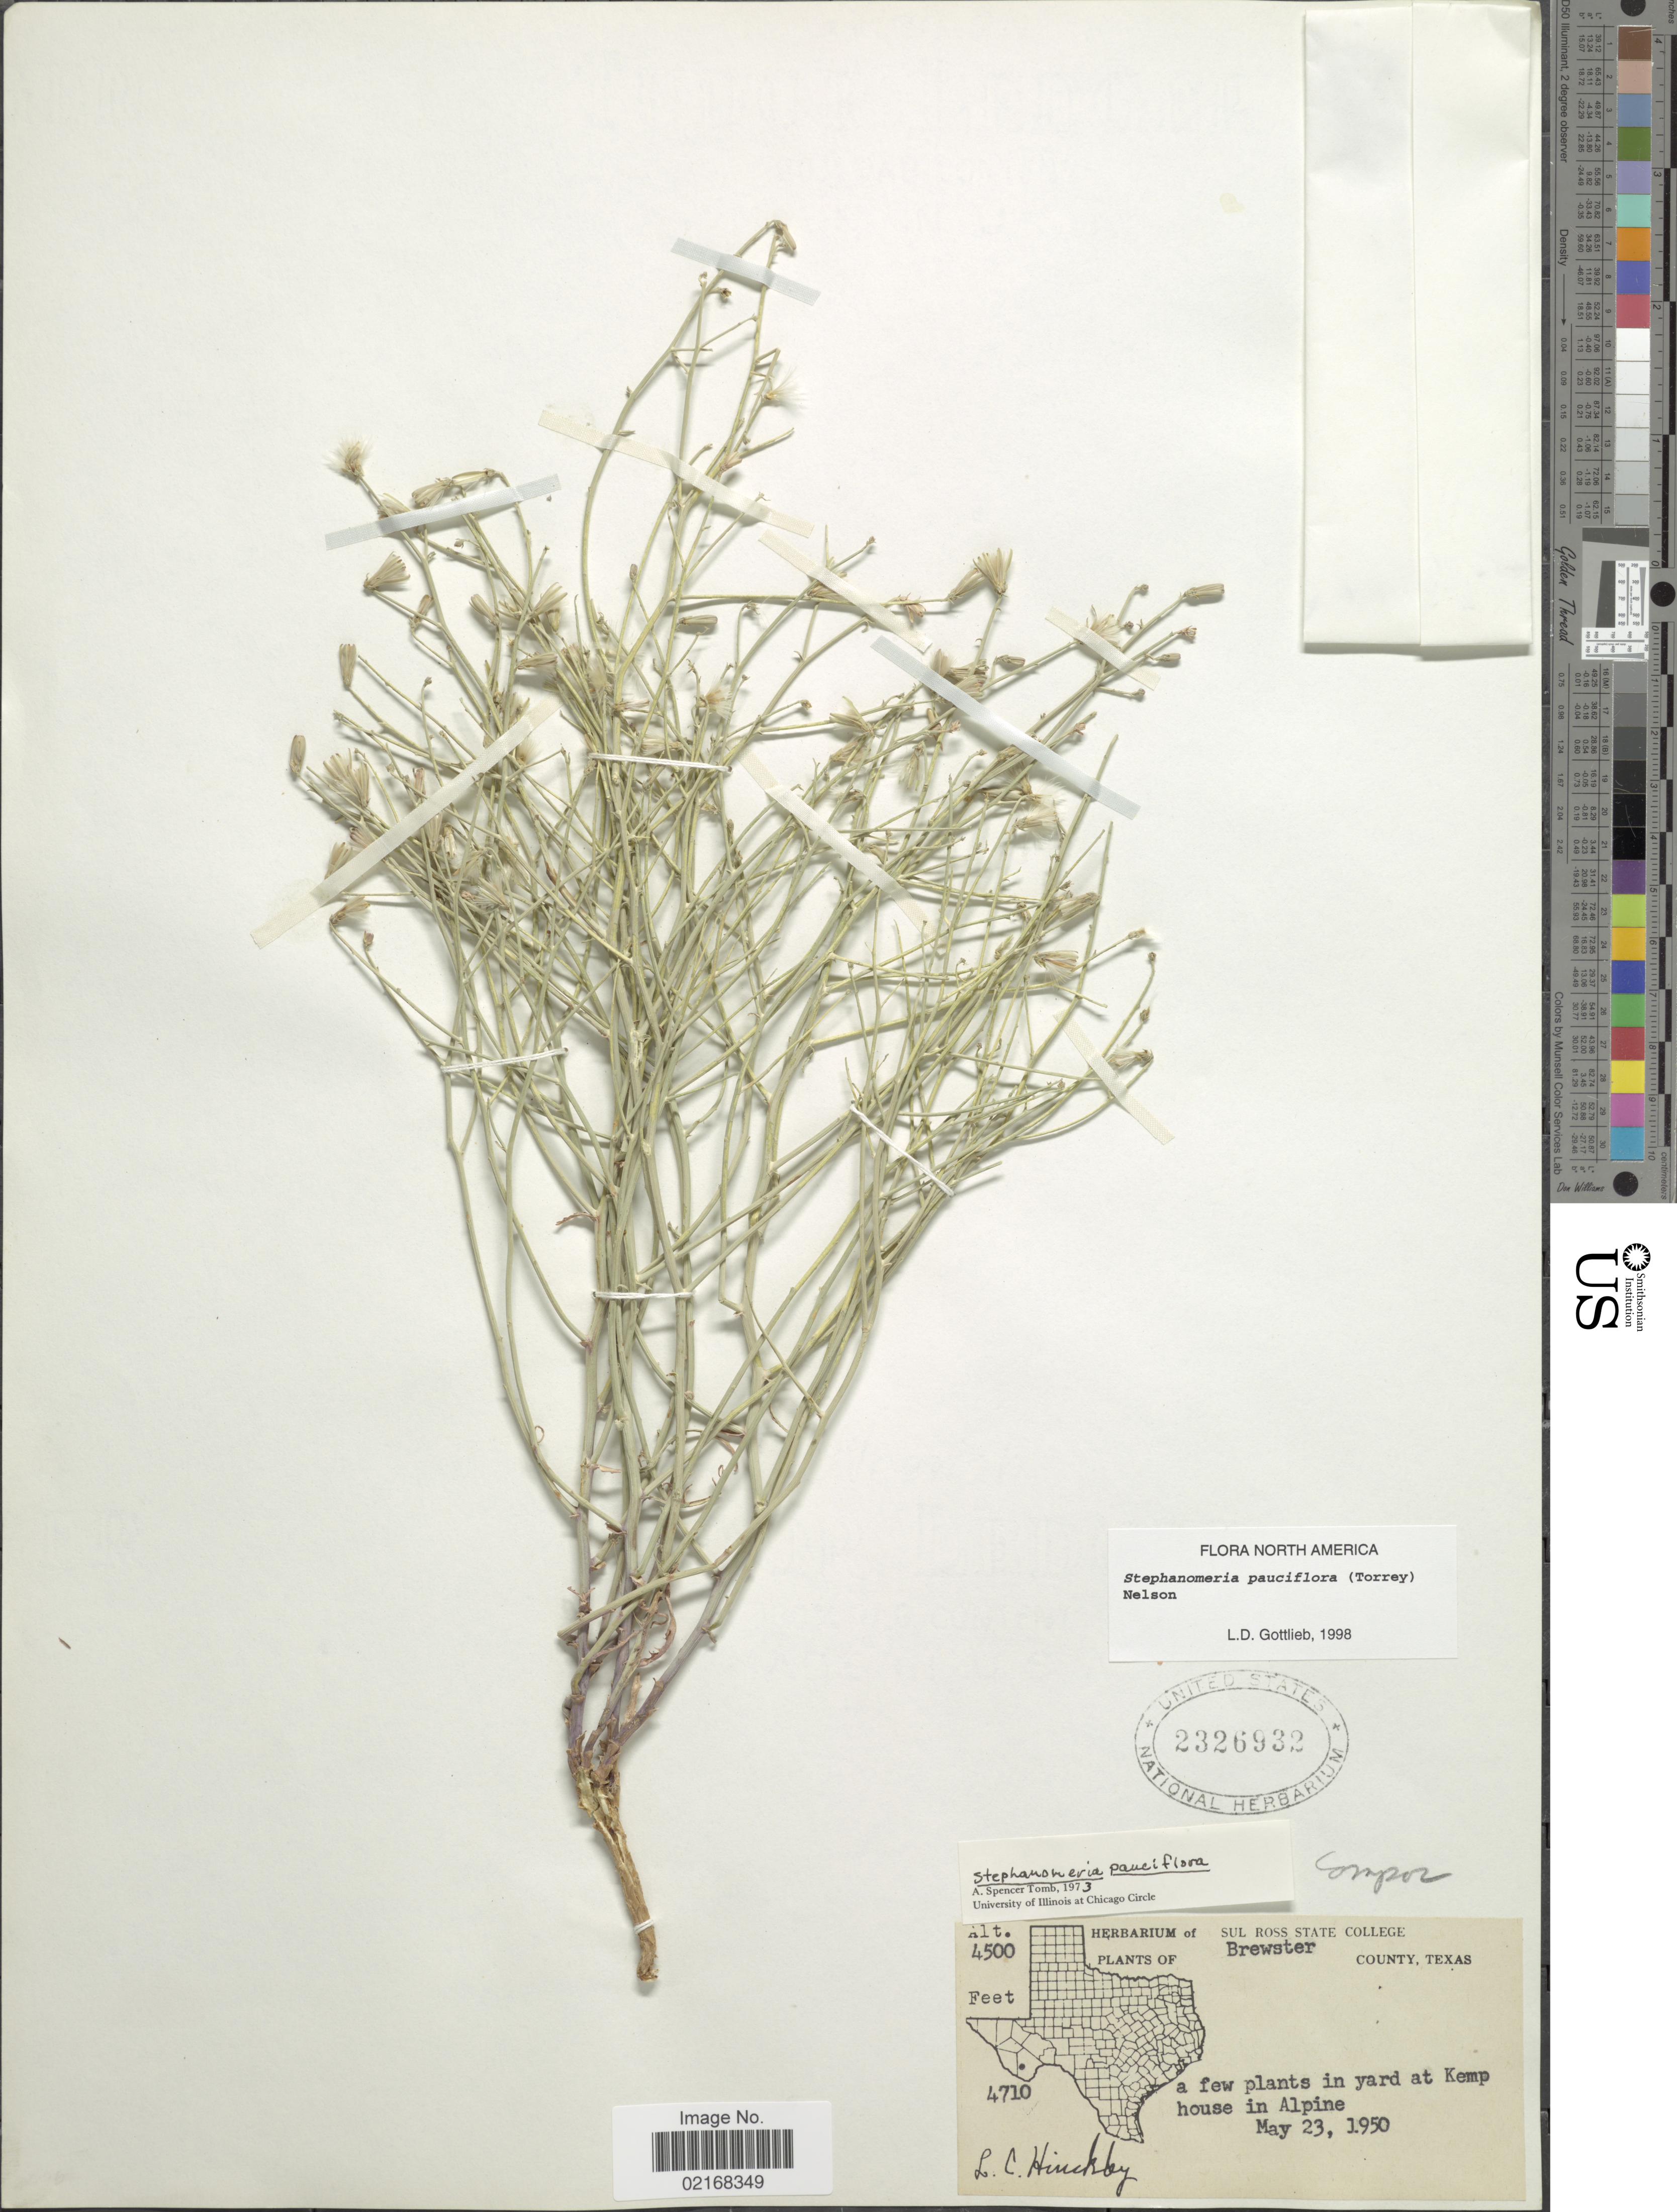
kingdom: Plantae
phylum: Tracheophyta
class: Magnoliopsida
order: Asterales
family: Asteraceae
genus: Stephanomeria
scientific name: Stephanomeria pauciflora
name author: (Torr.) A. Nelson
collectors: L. Hinckley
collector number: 4710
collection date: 1950-05-23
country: United States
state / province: Texas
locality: Brewster County, Texas. A few plants in yard at Kemp house in Alpine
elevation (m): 1372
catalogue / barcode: US 2326932